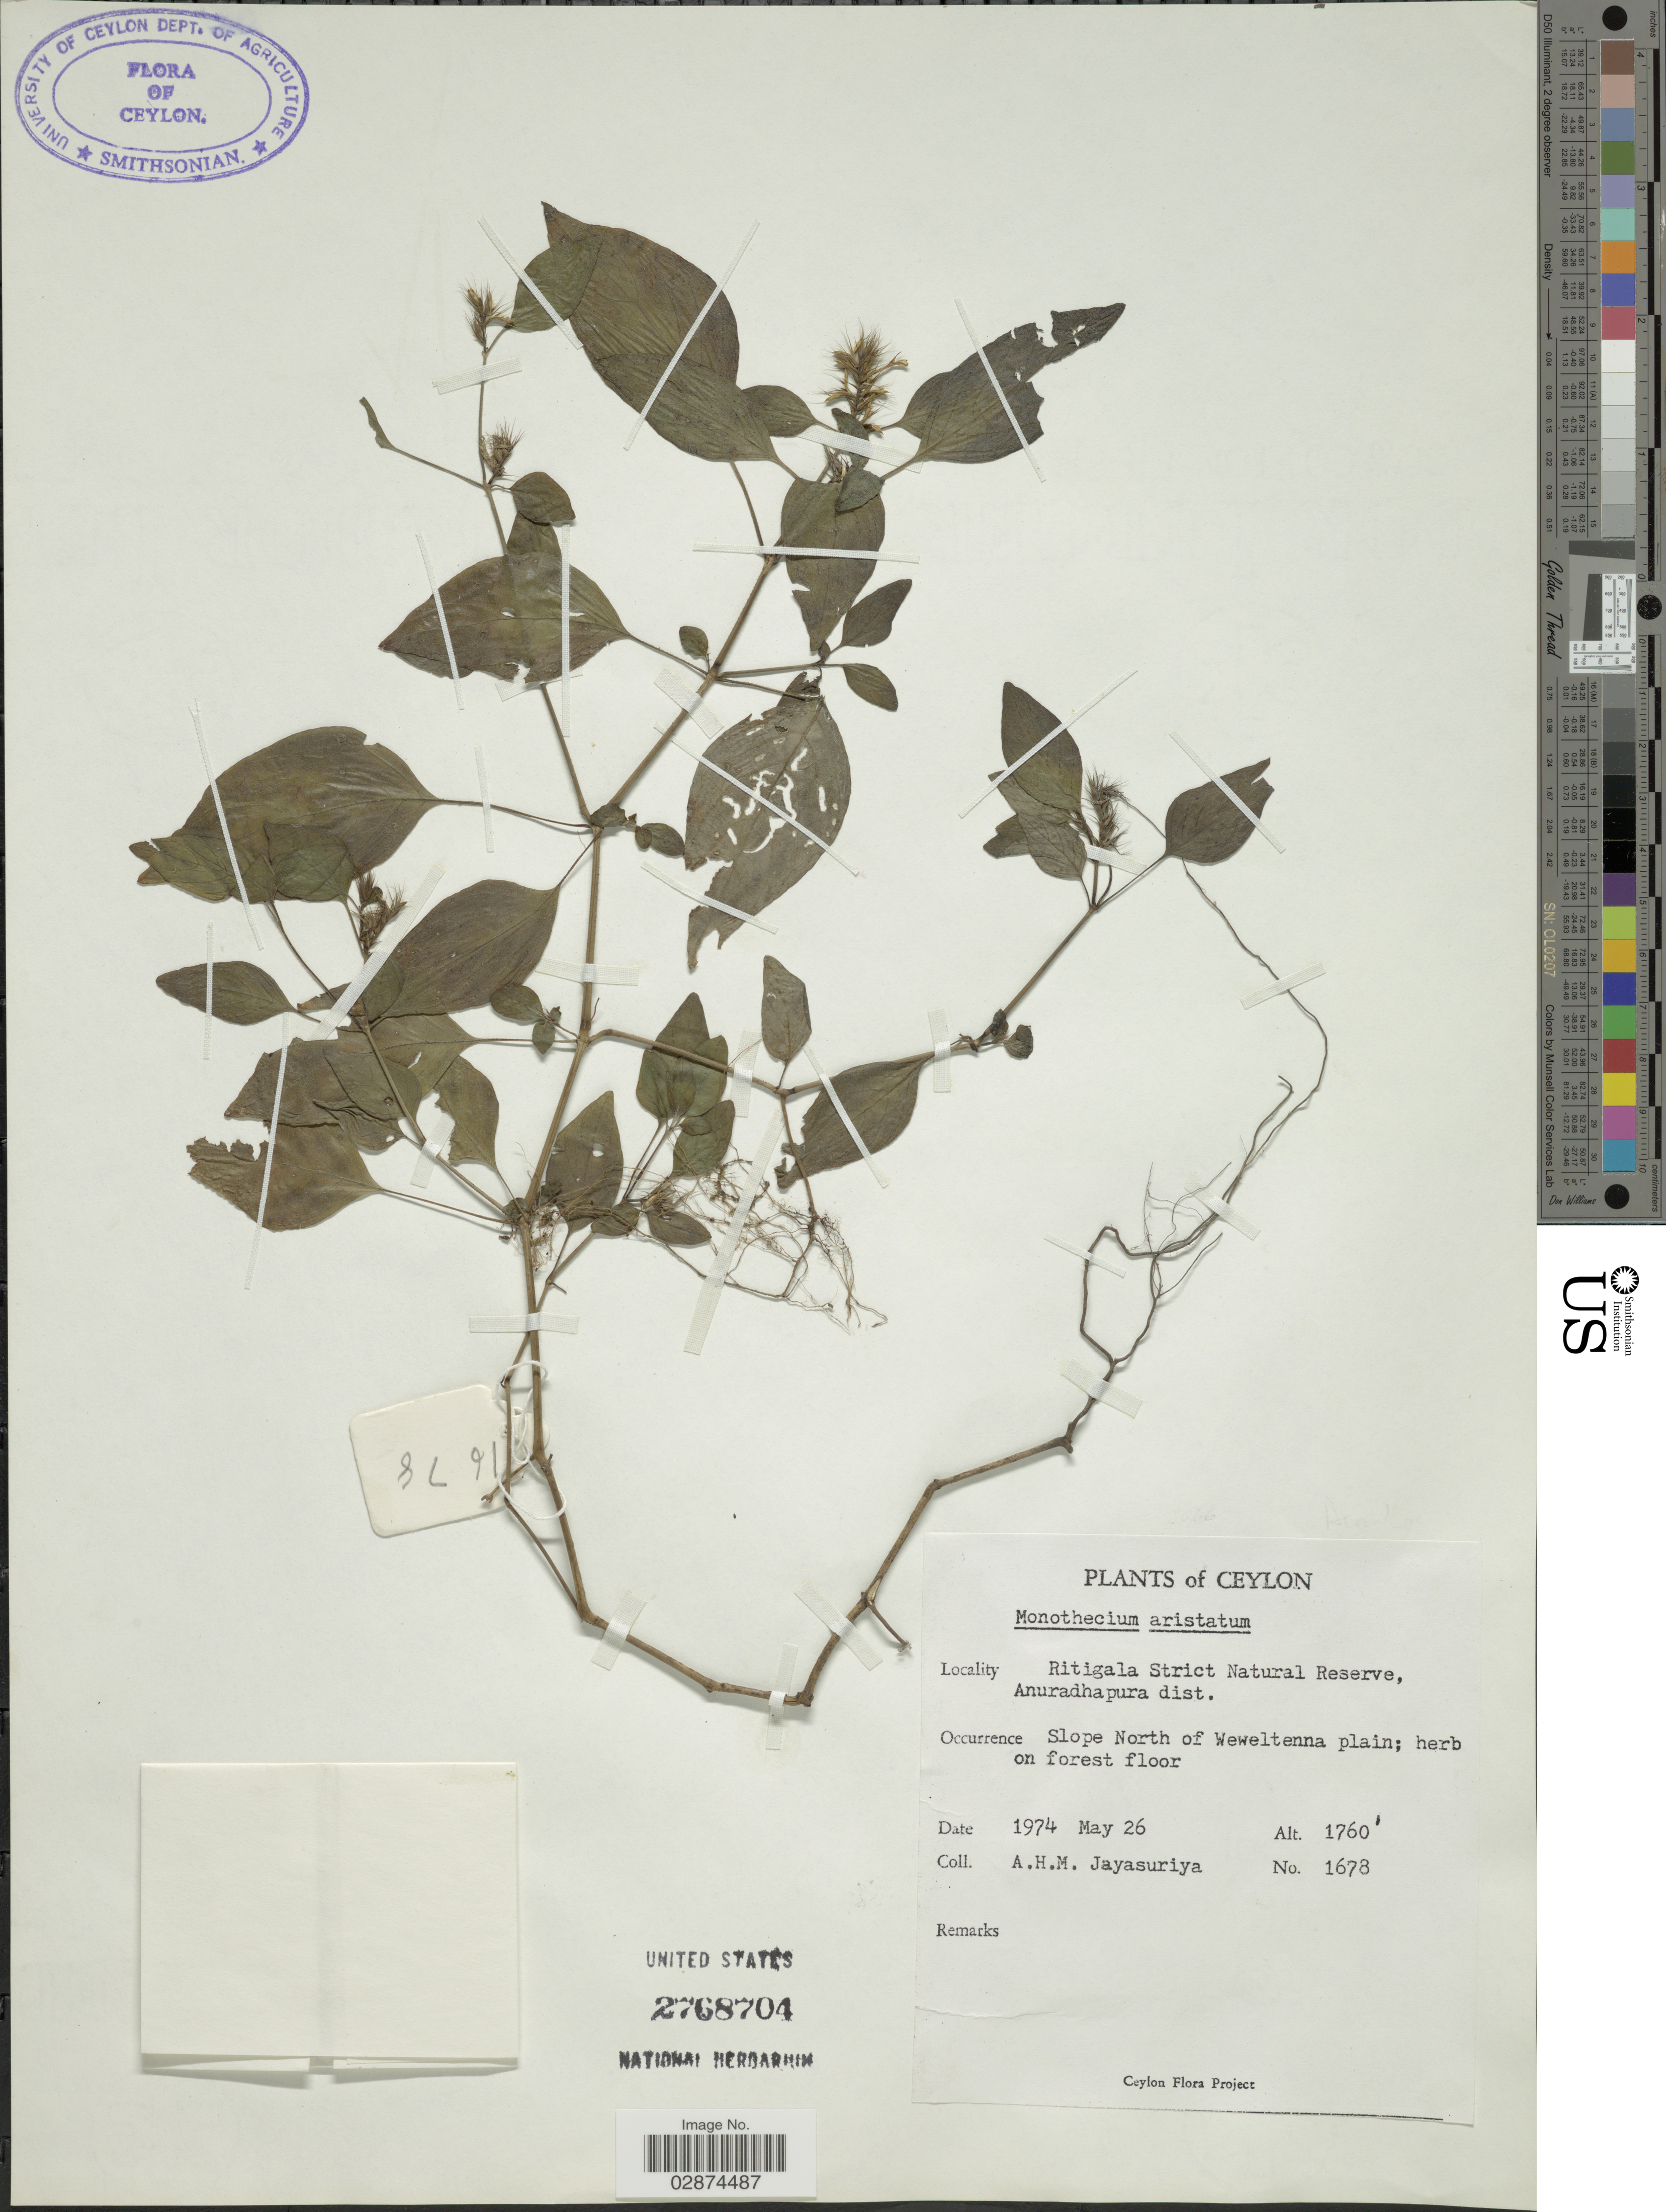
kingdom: Plantae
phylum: Tracheophyta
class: Magnoliopsida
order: Lamiales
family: Acanthaceae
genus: Monothecium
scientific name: Monothecium aristatum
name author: (Nees) T. Anderson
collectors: A. H. Jayasuriya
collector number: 1678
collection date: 1974-05-26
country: Sri Lanka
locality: Ceylon. Ritigala. Strict Natural Reserve, Anuradhapura dist. Slope North of Weweltenna plain.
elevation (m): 536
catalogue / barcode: US 2768704